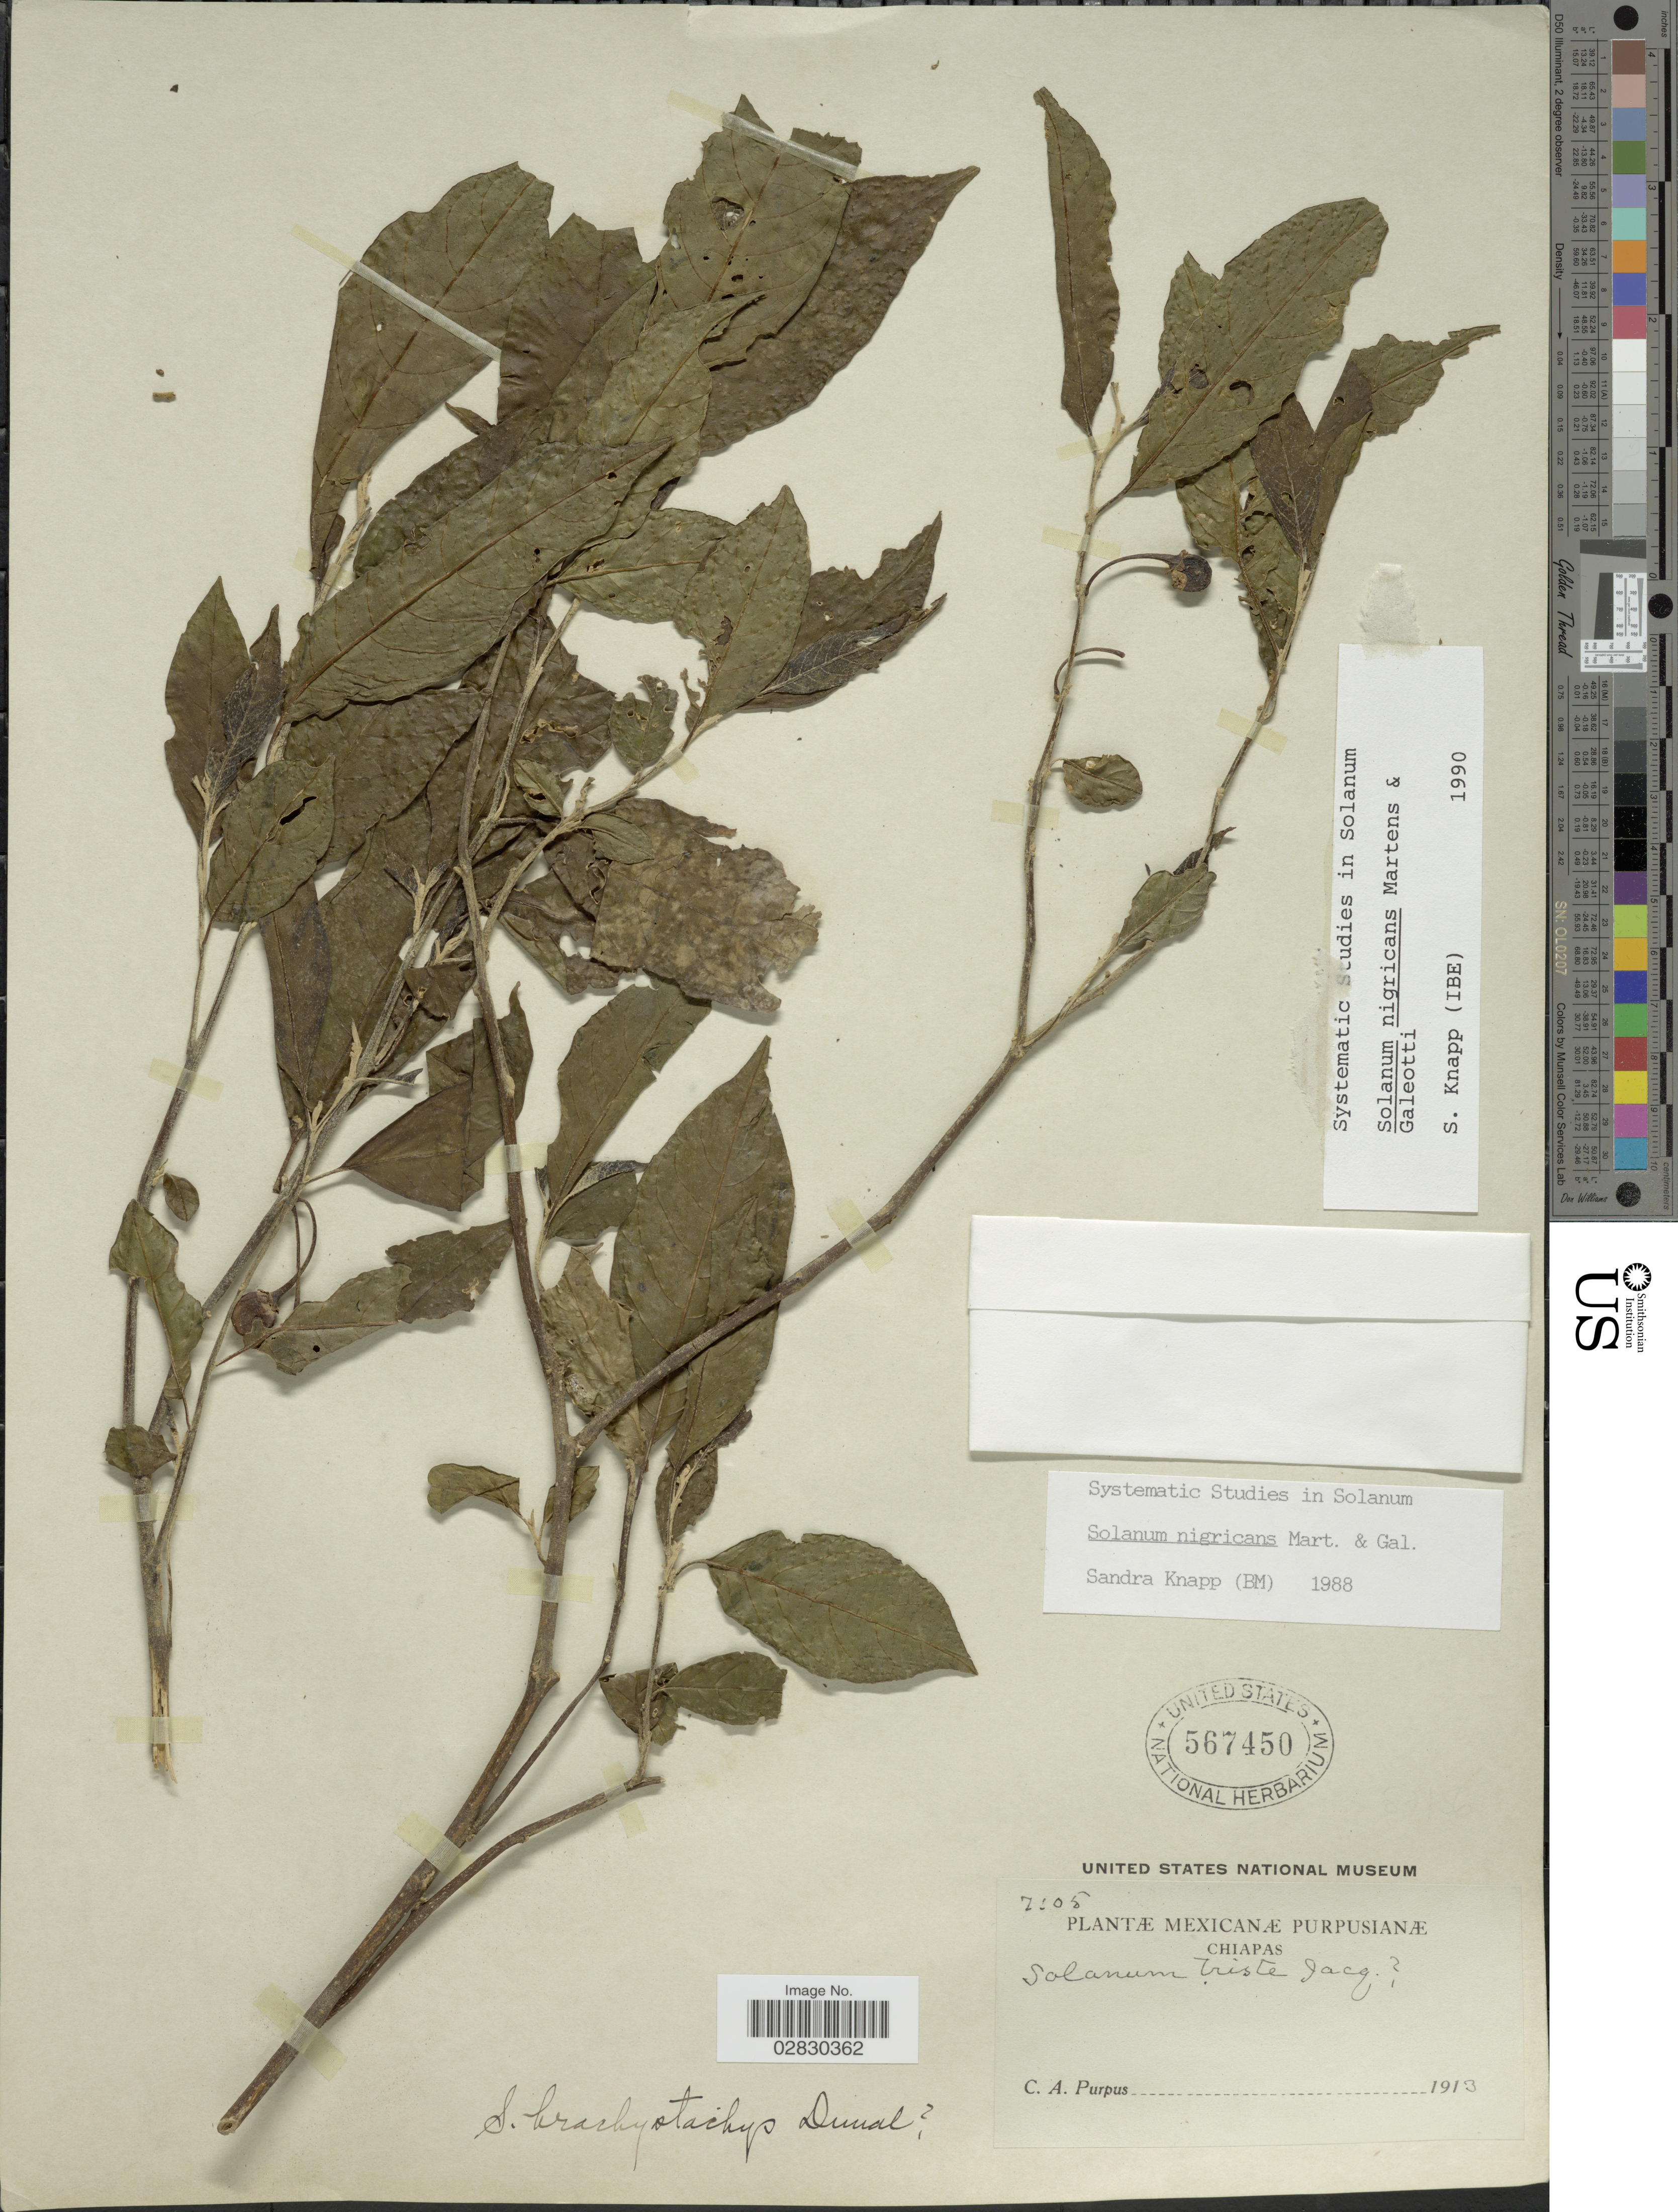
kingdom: Plantae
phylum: Tracheophyta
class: Magnoliopsida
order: Solanales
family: Solanaceae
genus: Solanum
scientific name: Solanum nigricans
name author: M. Martens & Galeotti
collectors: C. A. Purpus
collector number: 7305*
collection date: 1913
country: Mexico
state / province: Chiapas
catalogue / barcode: US 567450